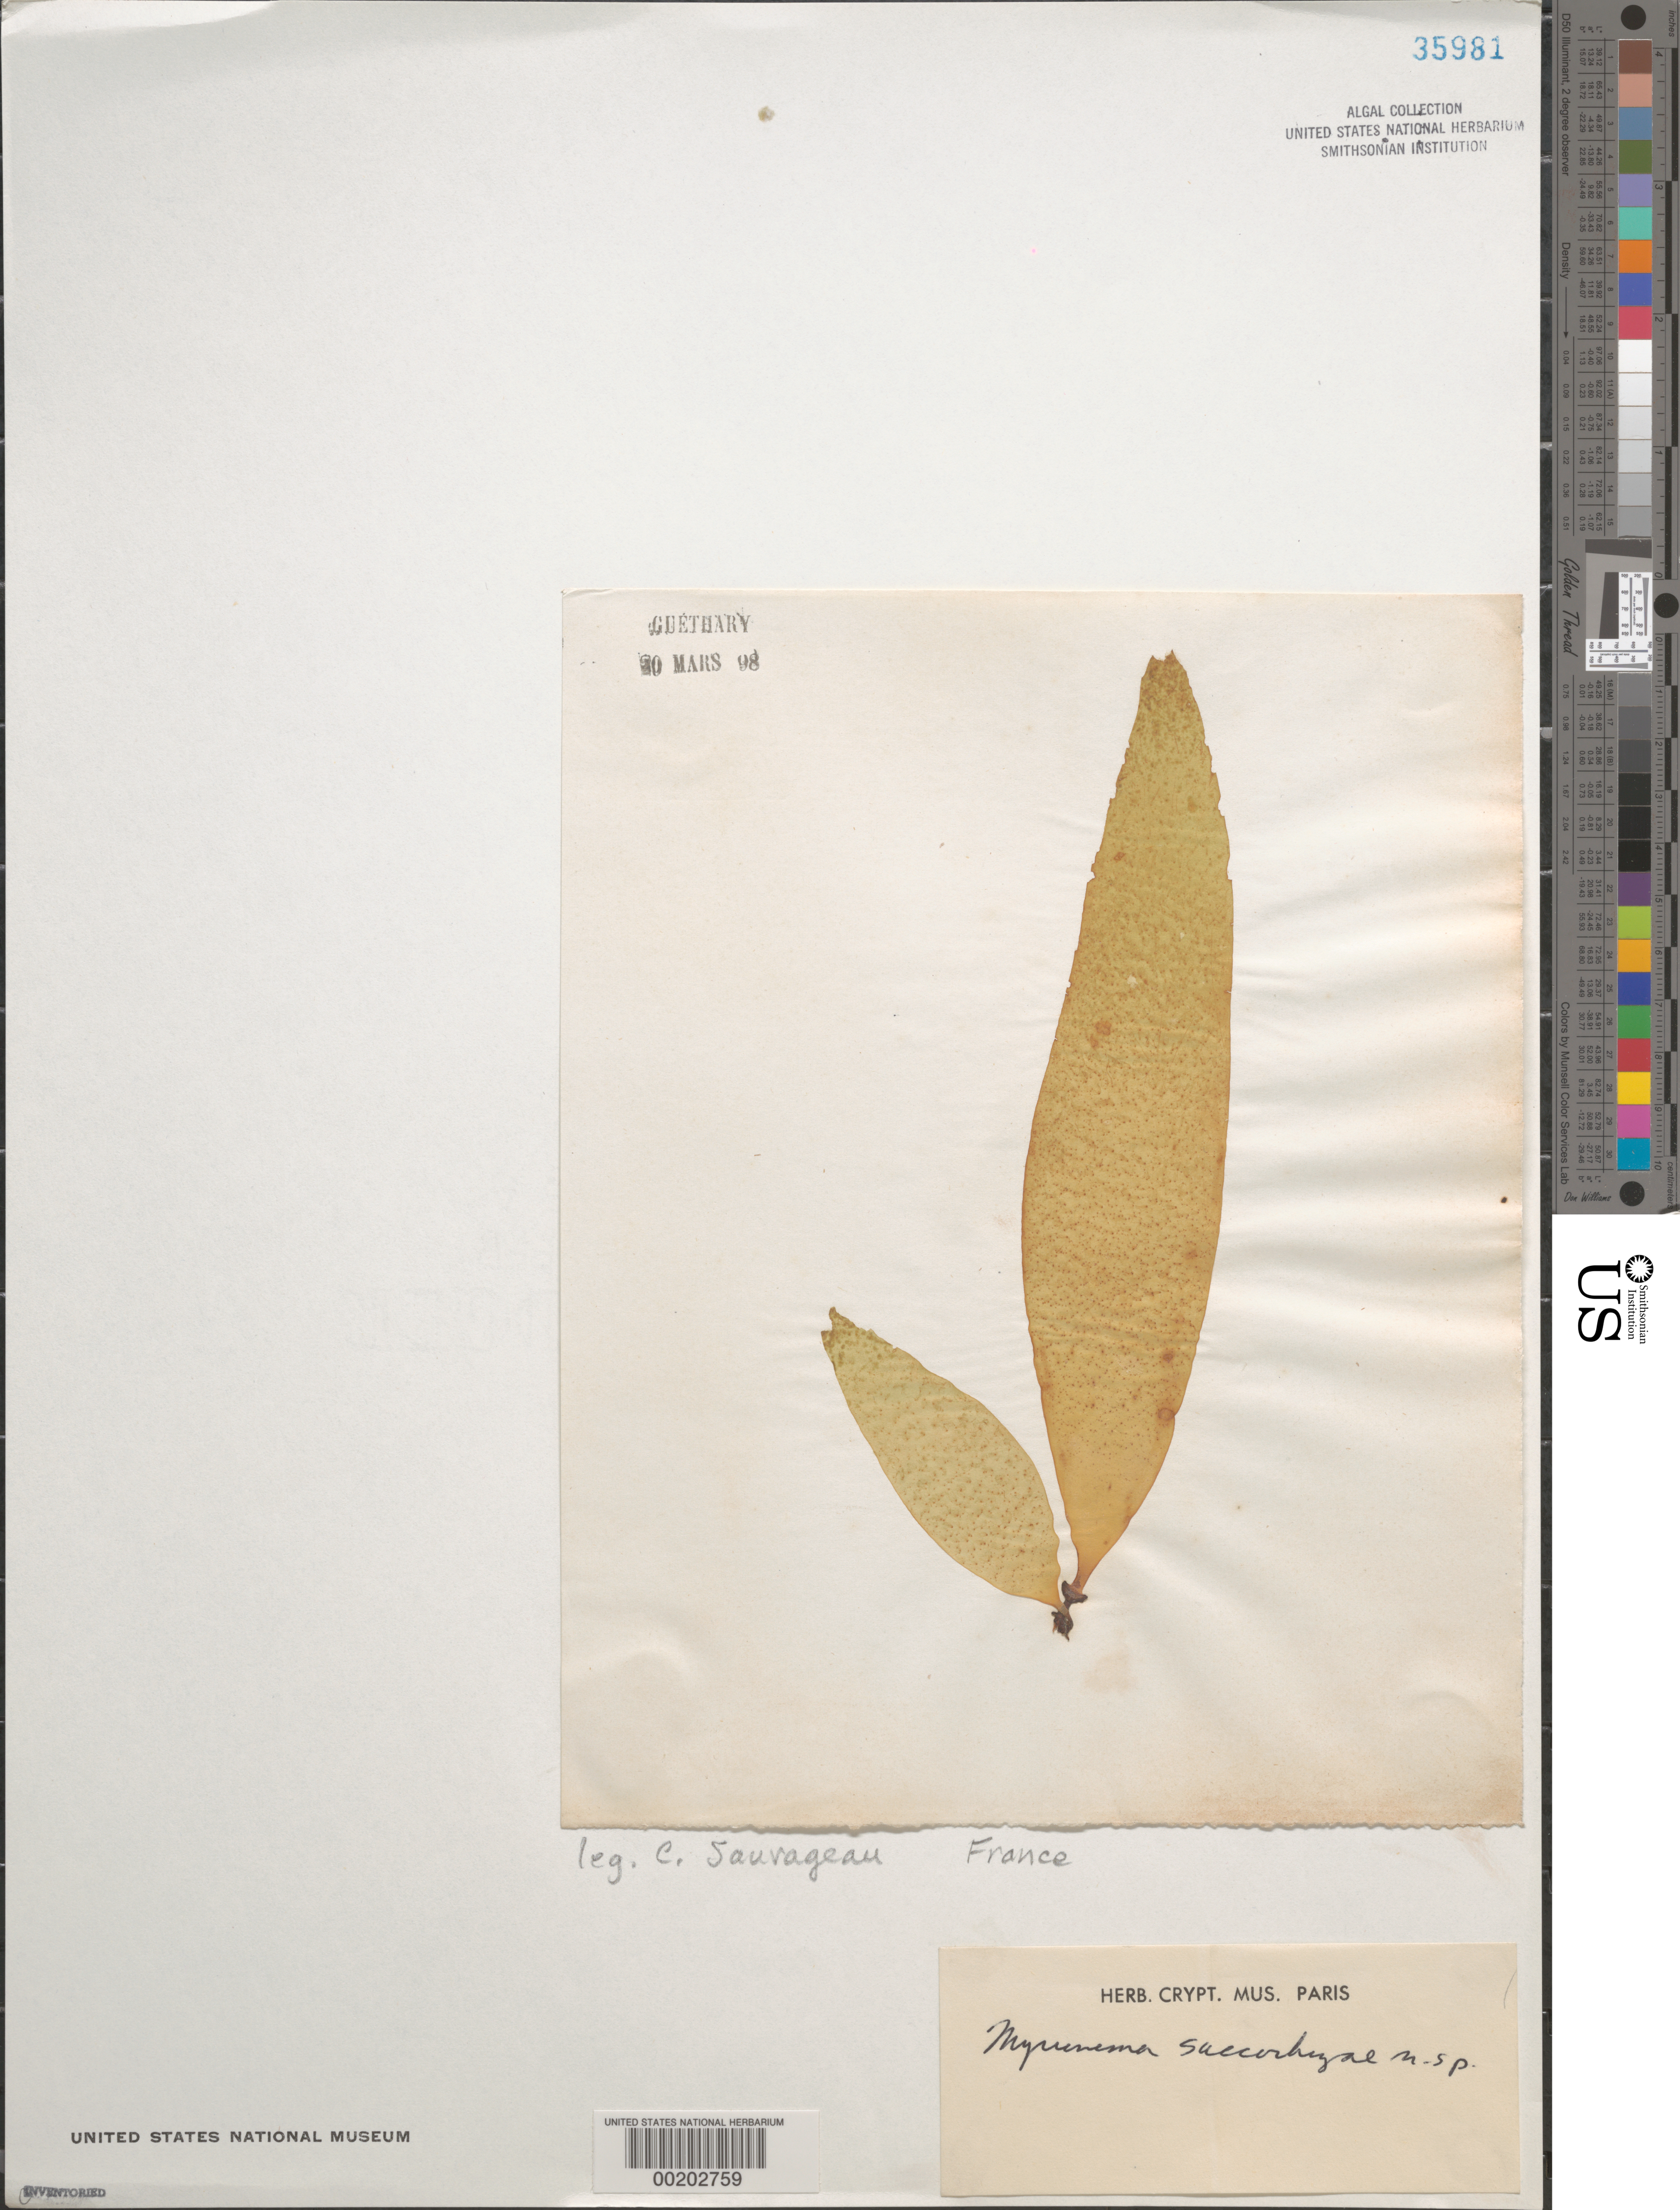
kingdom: Chromista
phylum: Ochrophyta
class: Phaeophyceae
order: Ectocarpales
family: Chordariaceae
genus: Myrionema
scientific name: Myrionema saccorhizae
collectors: C. F. Sauvageau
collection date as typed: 30 Mar 1898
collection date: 1898-03-30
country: France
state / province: Nouvelle-Aquitaine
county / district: Pyrénées-Atlantiques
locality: Guethary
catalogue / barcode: US 35981